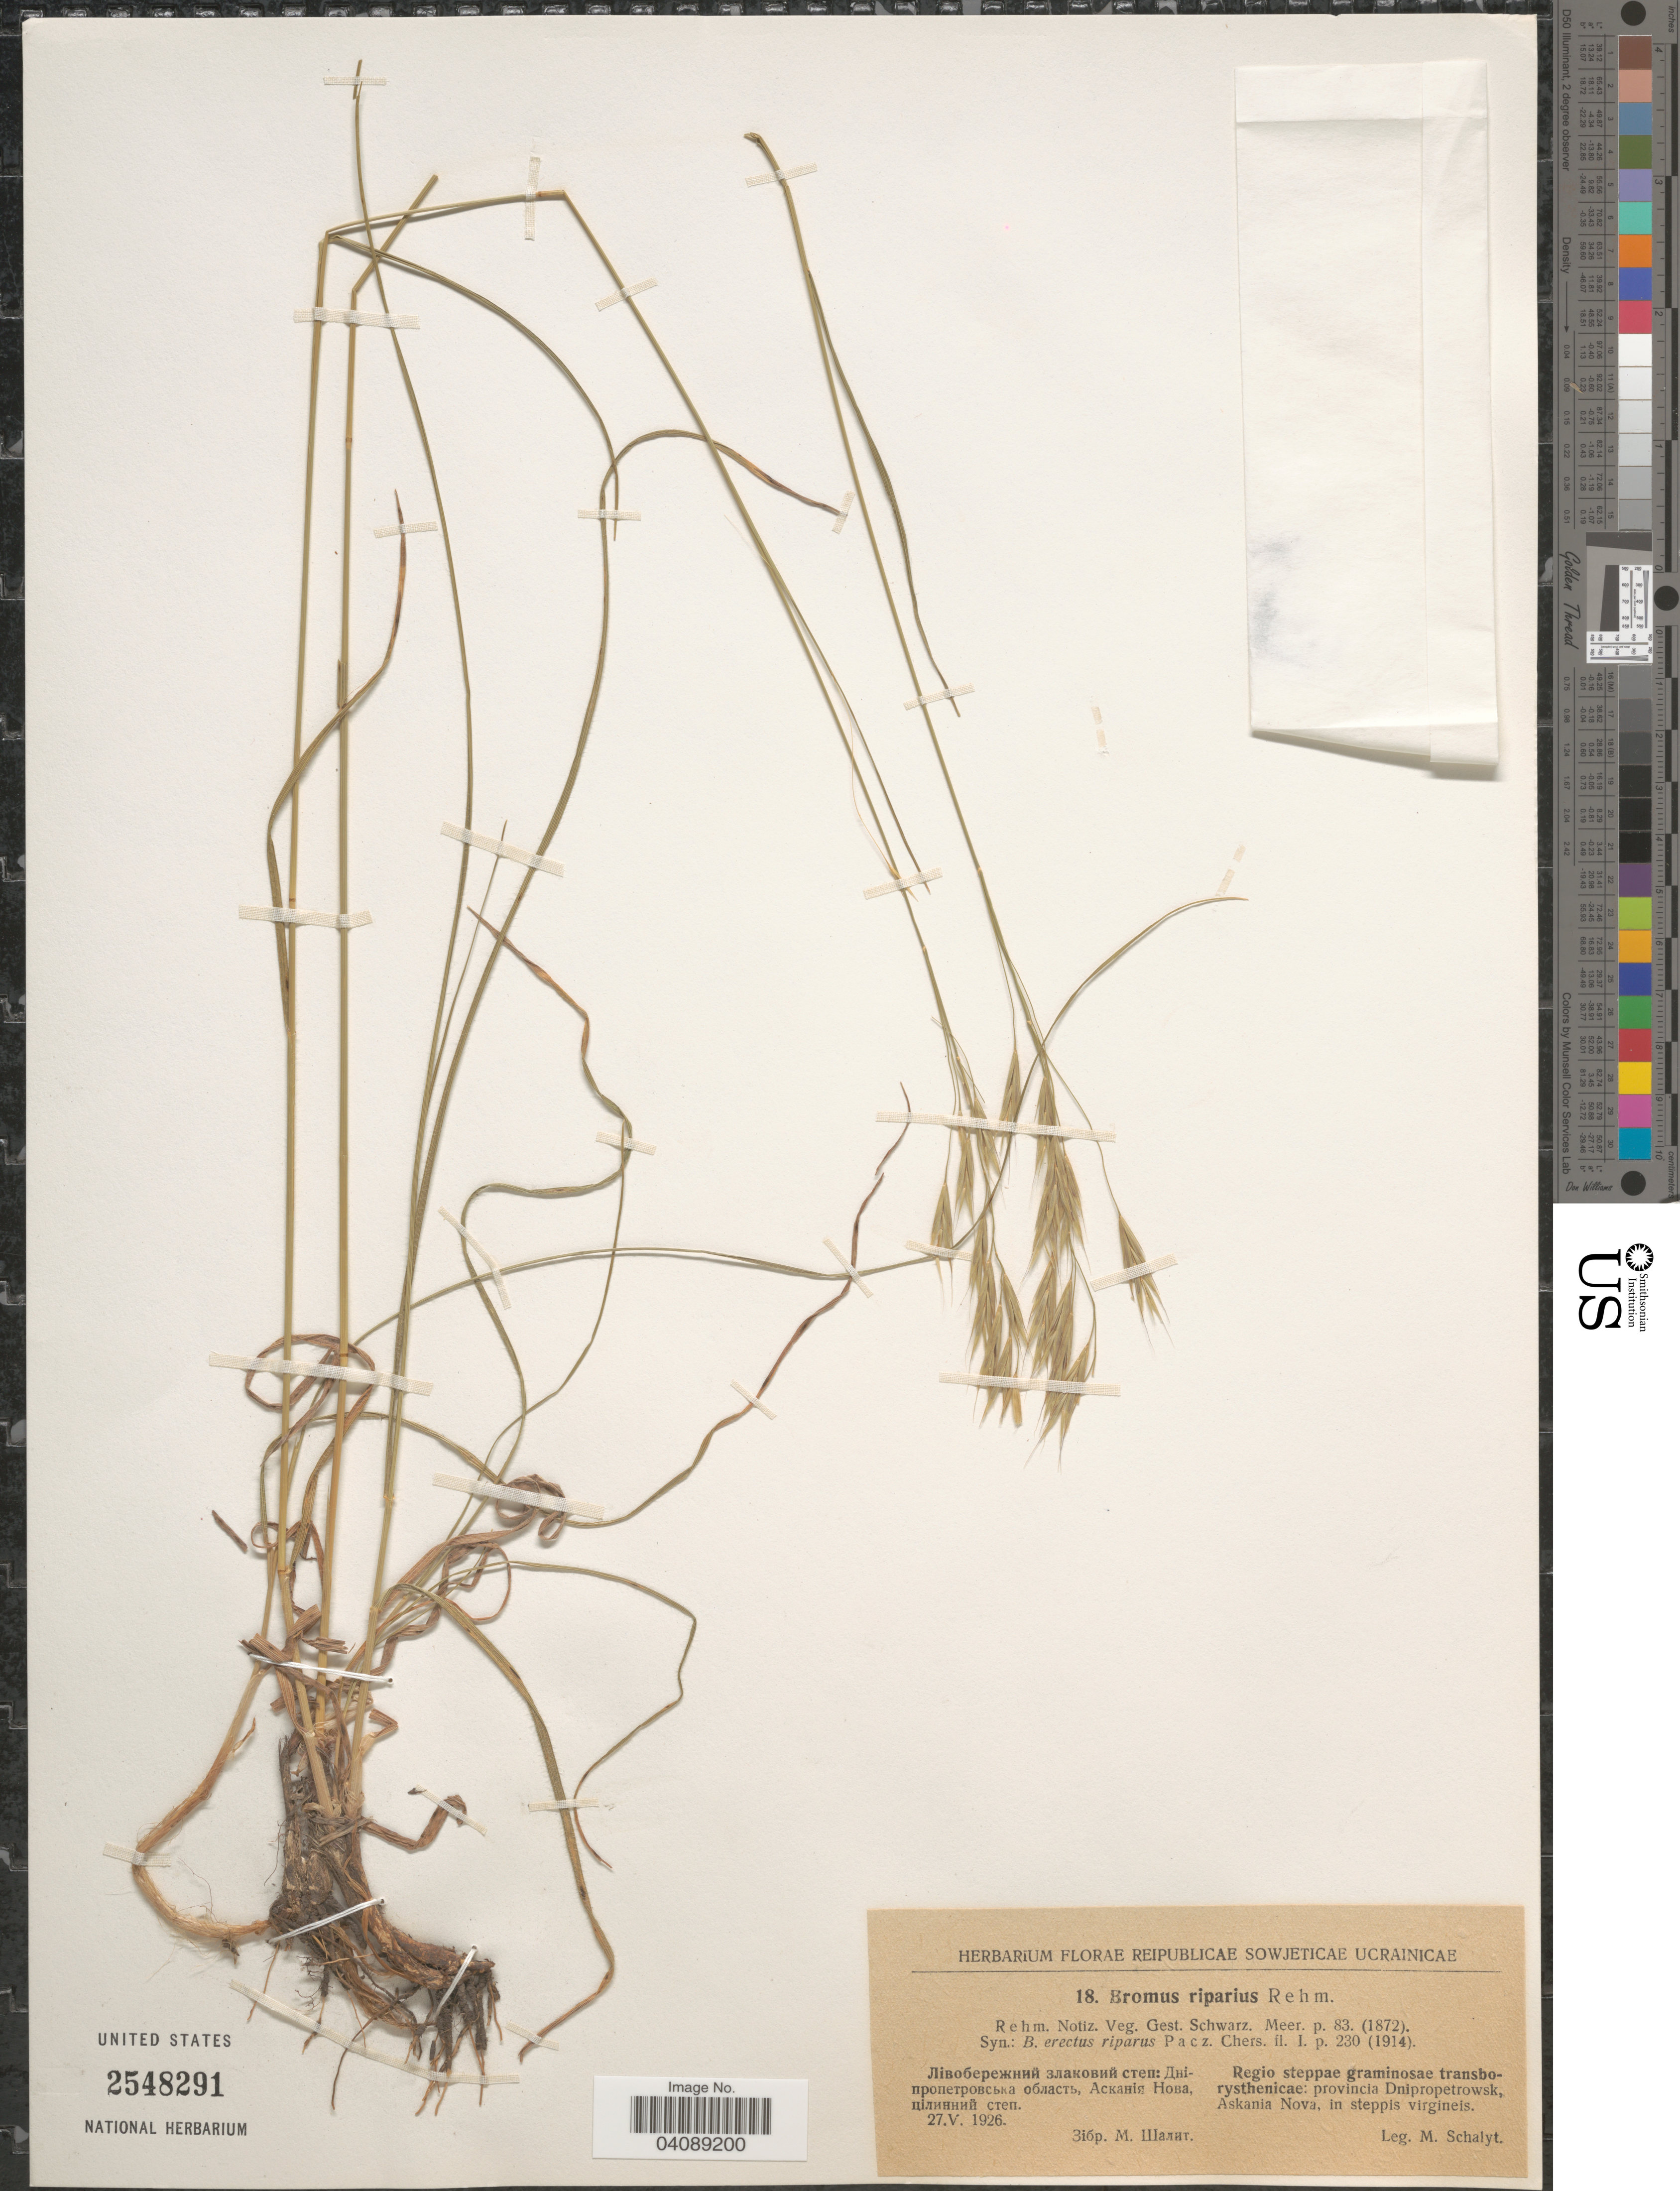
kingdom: Plantae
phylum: Tracheophyta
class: Liliopsida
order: Poales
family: Poaceae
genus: Bromus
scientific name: Bromus riparius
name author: Rehmann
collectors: M. Schalyt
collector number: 18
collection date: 1926-05-27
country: Ukraine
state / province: Dnipropetrovs'k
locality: Regio steppae graminosae transborysthenicae: provincia Dnipropetrowsk Askania Nova, in steppis virgineis.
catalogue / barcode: US 2548291